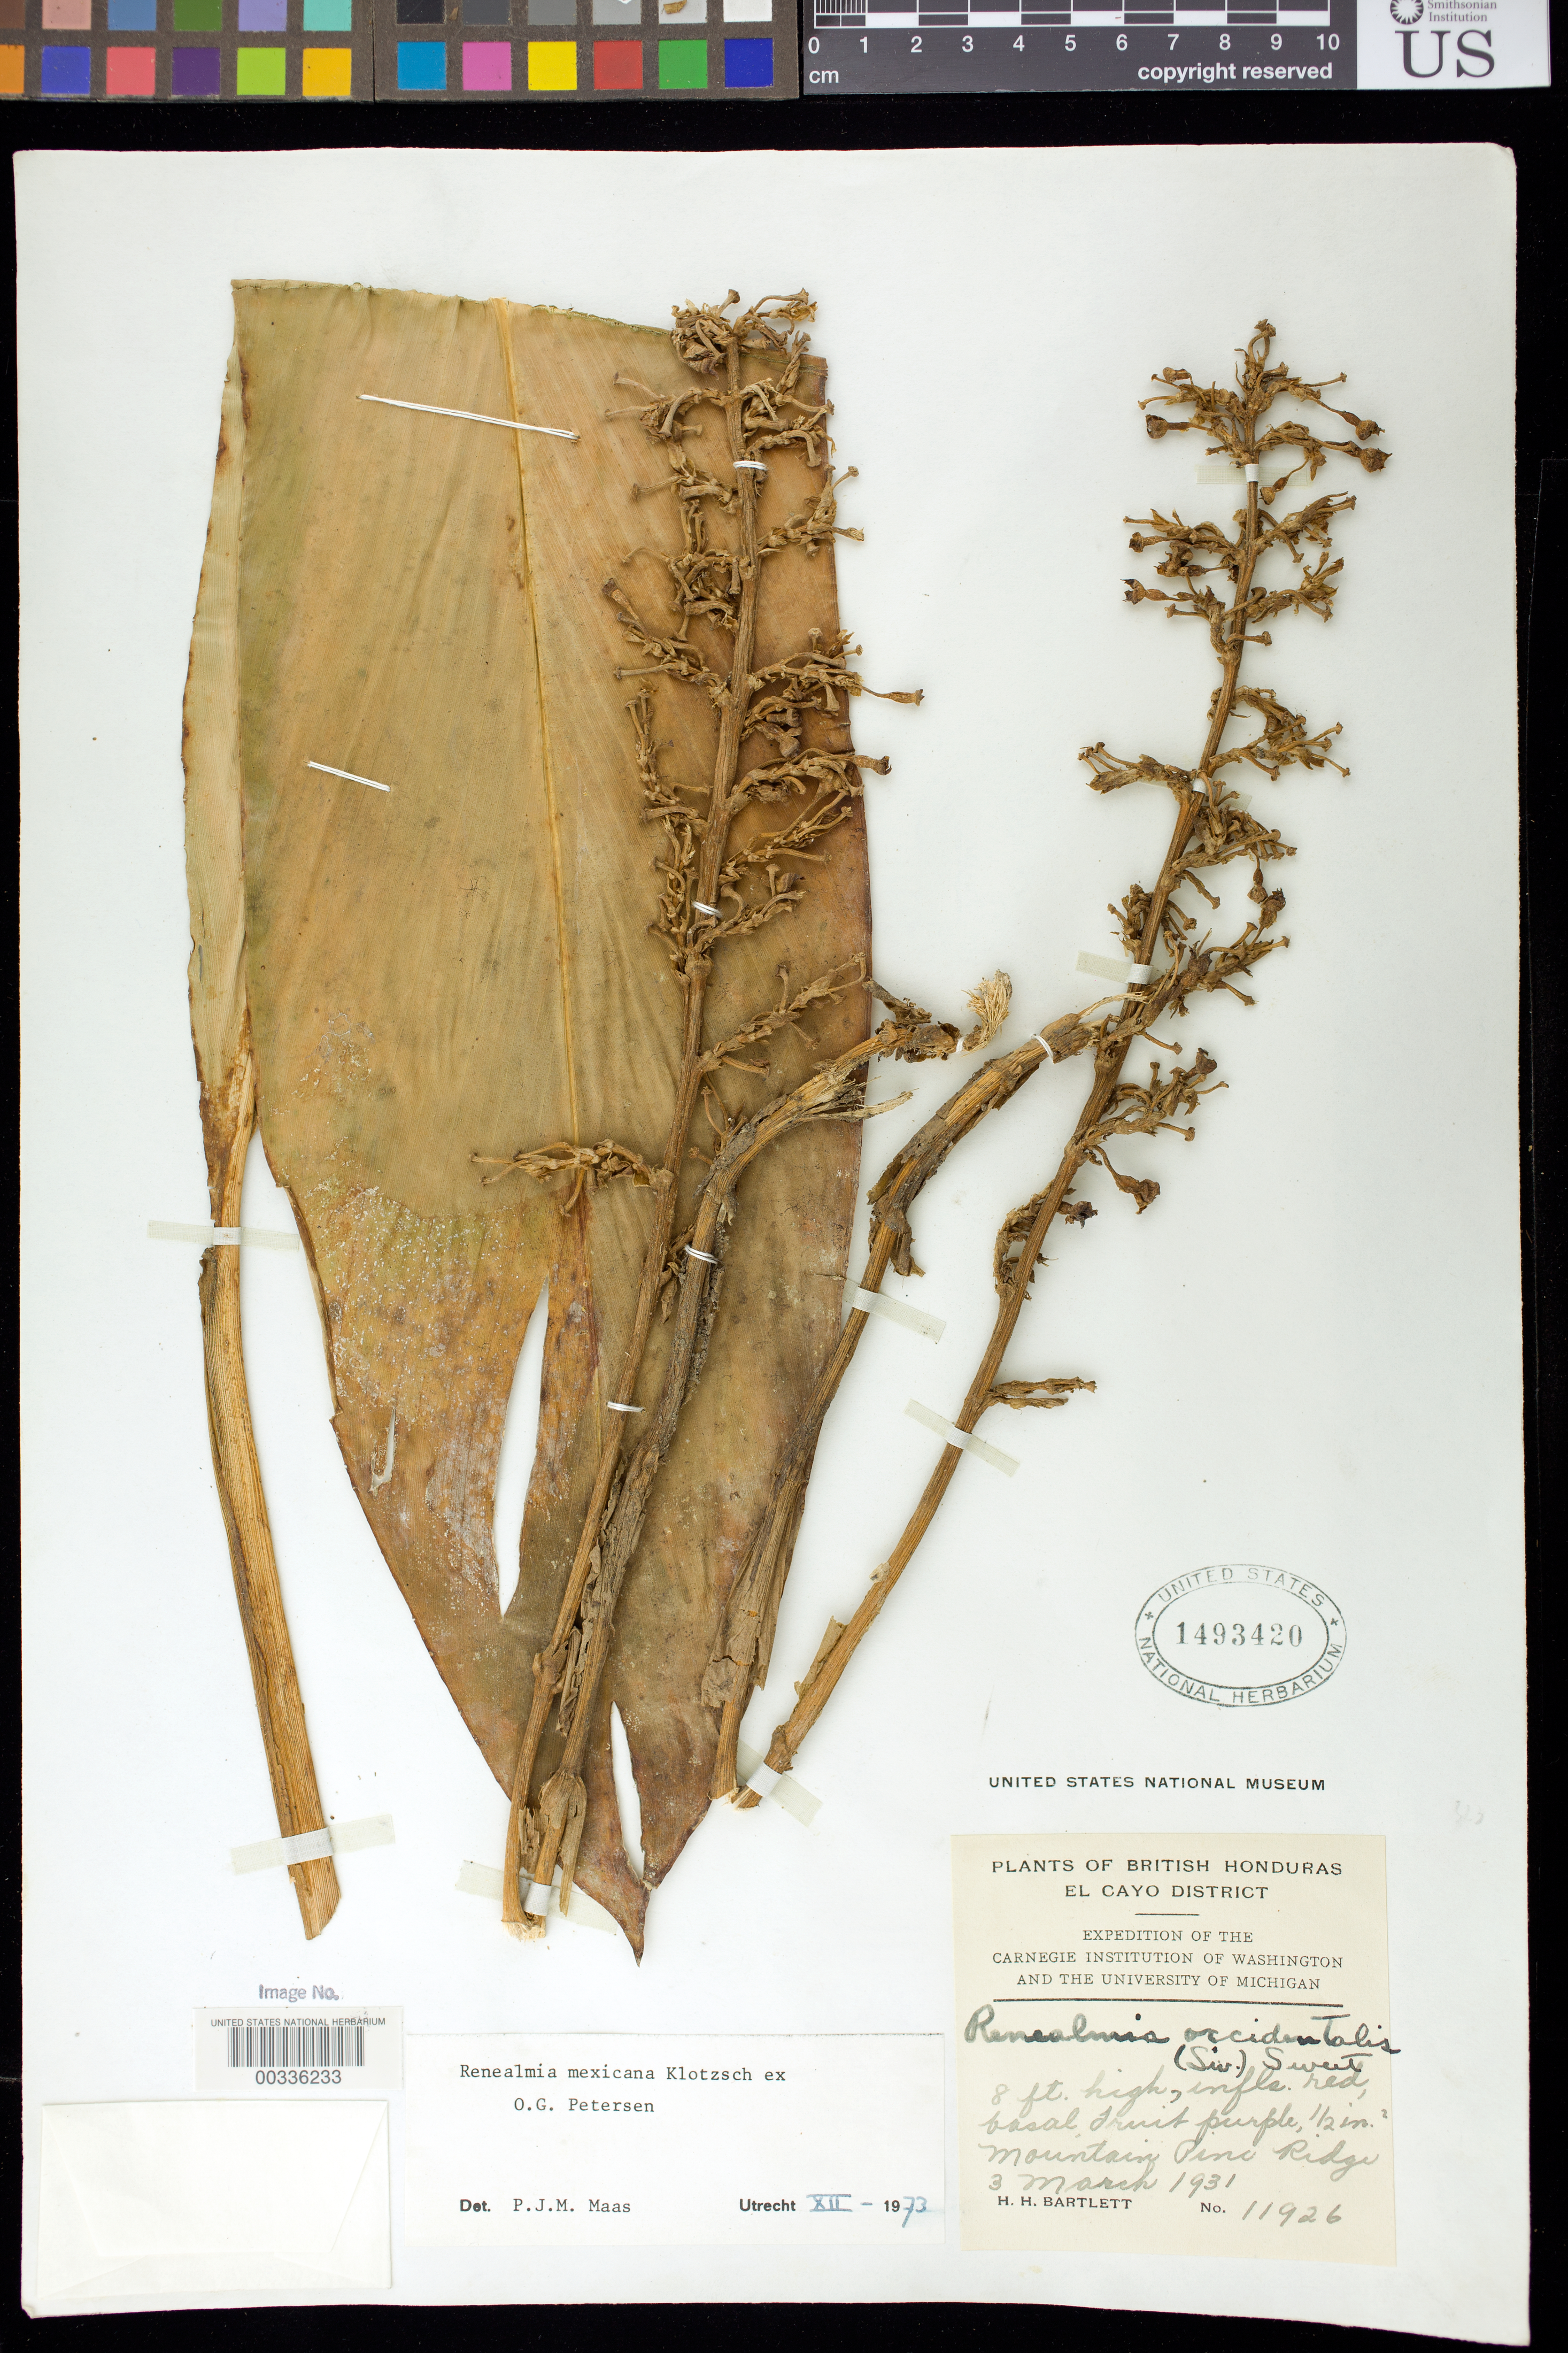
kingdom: Plantae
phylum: Tracheophyta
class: Liliopsida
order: Zingiberales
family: Zingiberaceae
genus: Renealmia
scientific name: Renealmia mexicana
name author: Klotzsch ex Petersen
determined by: Maas, Paul J. M.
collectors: H. H. Bartlett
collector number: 11926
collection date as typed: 03 Mar 1931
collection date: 1931-03-03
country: Belize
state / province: Cayo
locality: Mountain Pine Ridge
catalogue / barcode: US 1493420